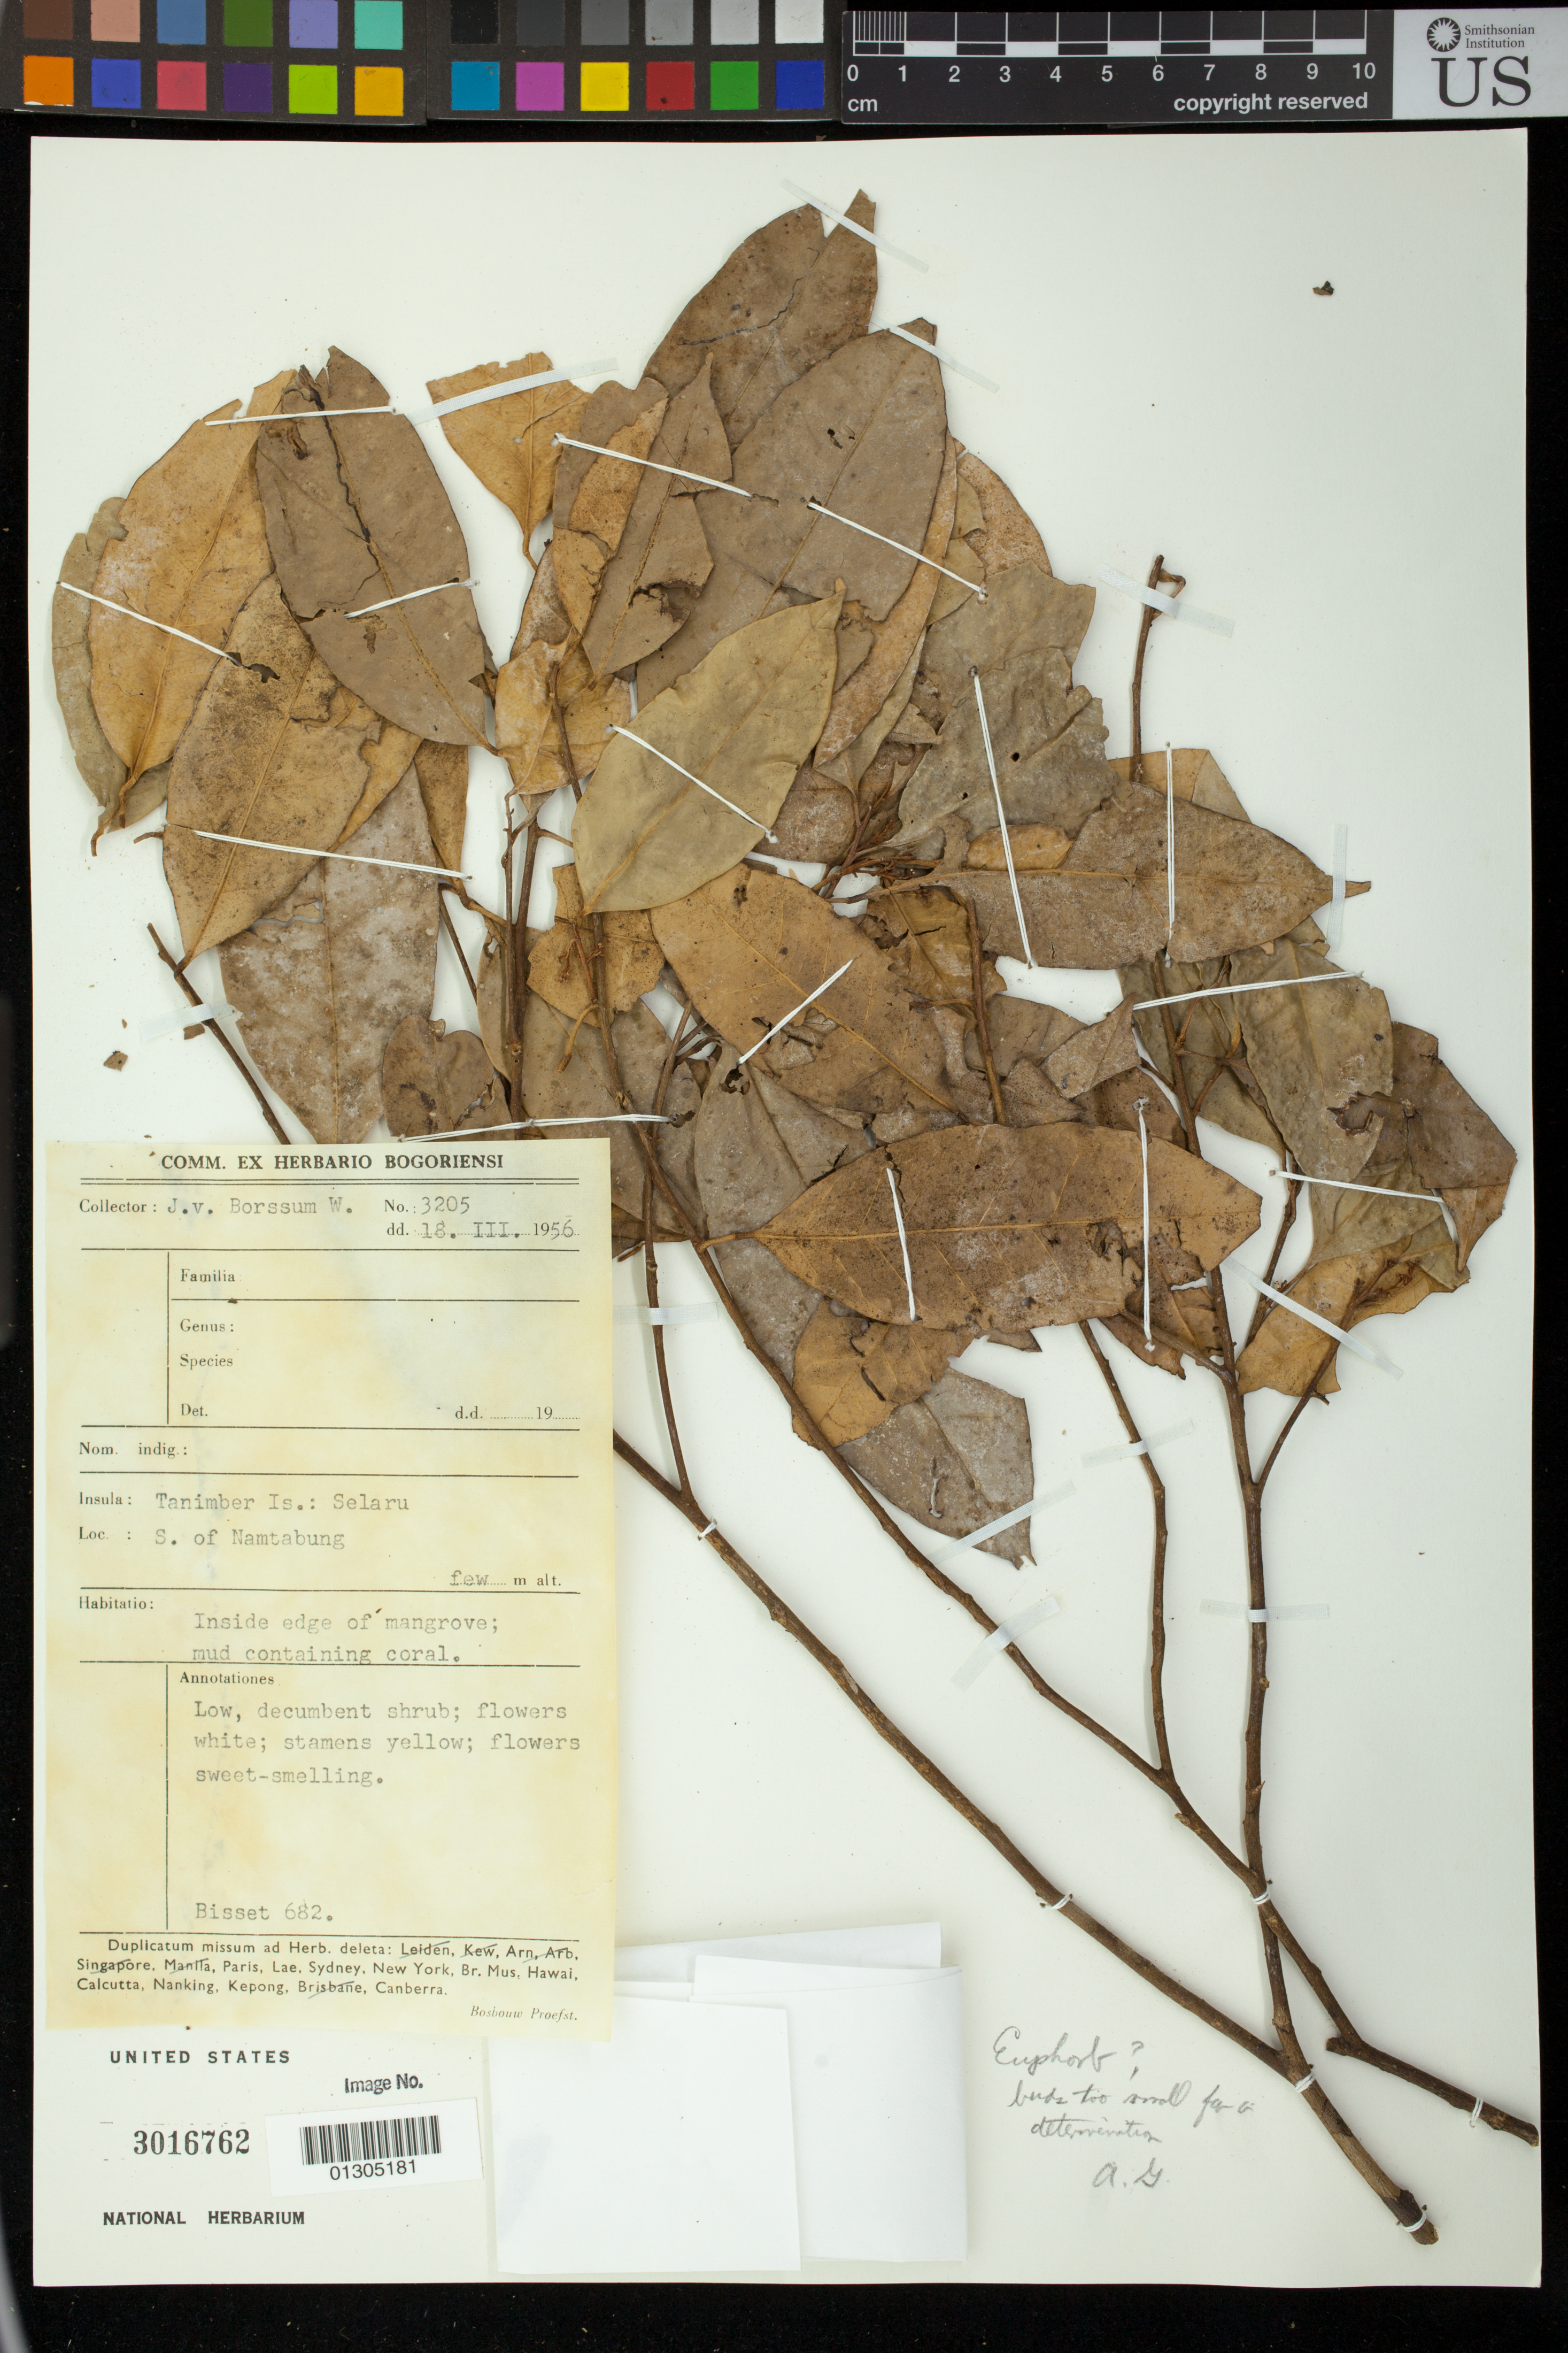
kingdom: Plantae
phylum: Tracheophyta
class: Magnoliopsida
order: Malpighiales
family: Euphorbiaceae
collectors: J. Borssum Waalkes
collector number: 3205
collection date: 1956-03-18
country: Indonesia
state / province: Maluku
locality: Tanimber Is.: Selaru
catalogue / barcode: US 3016762